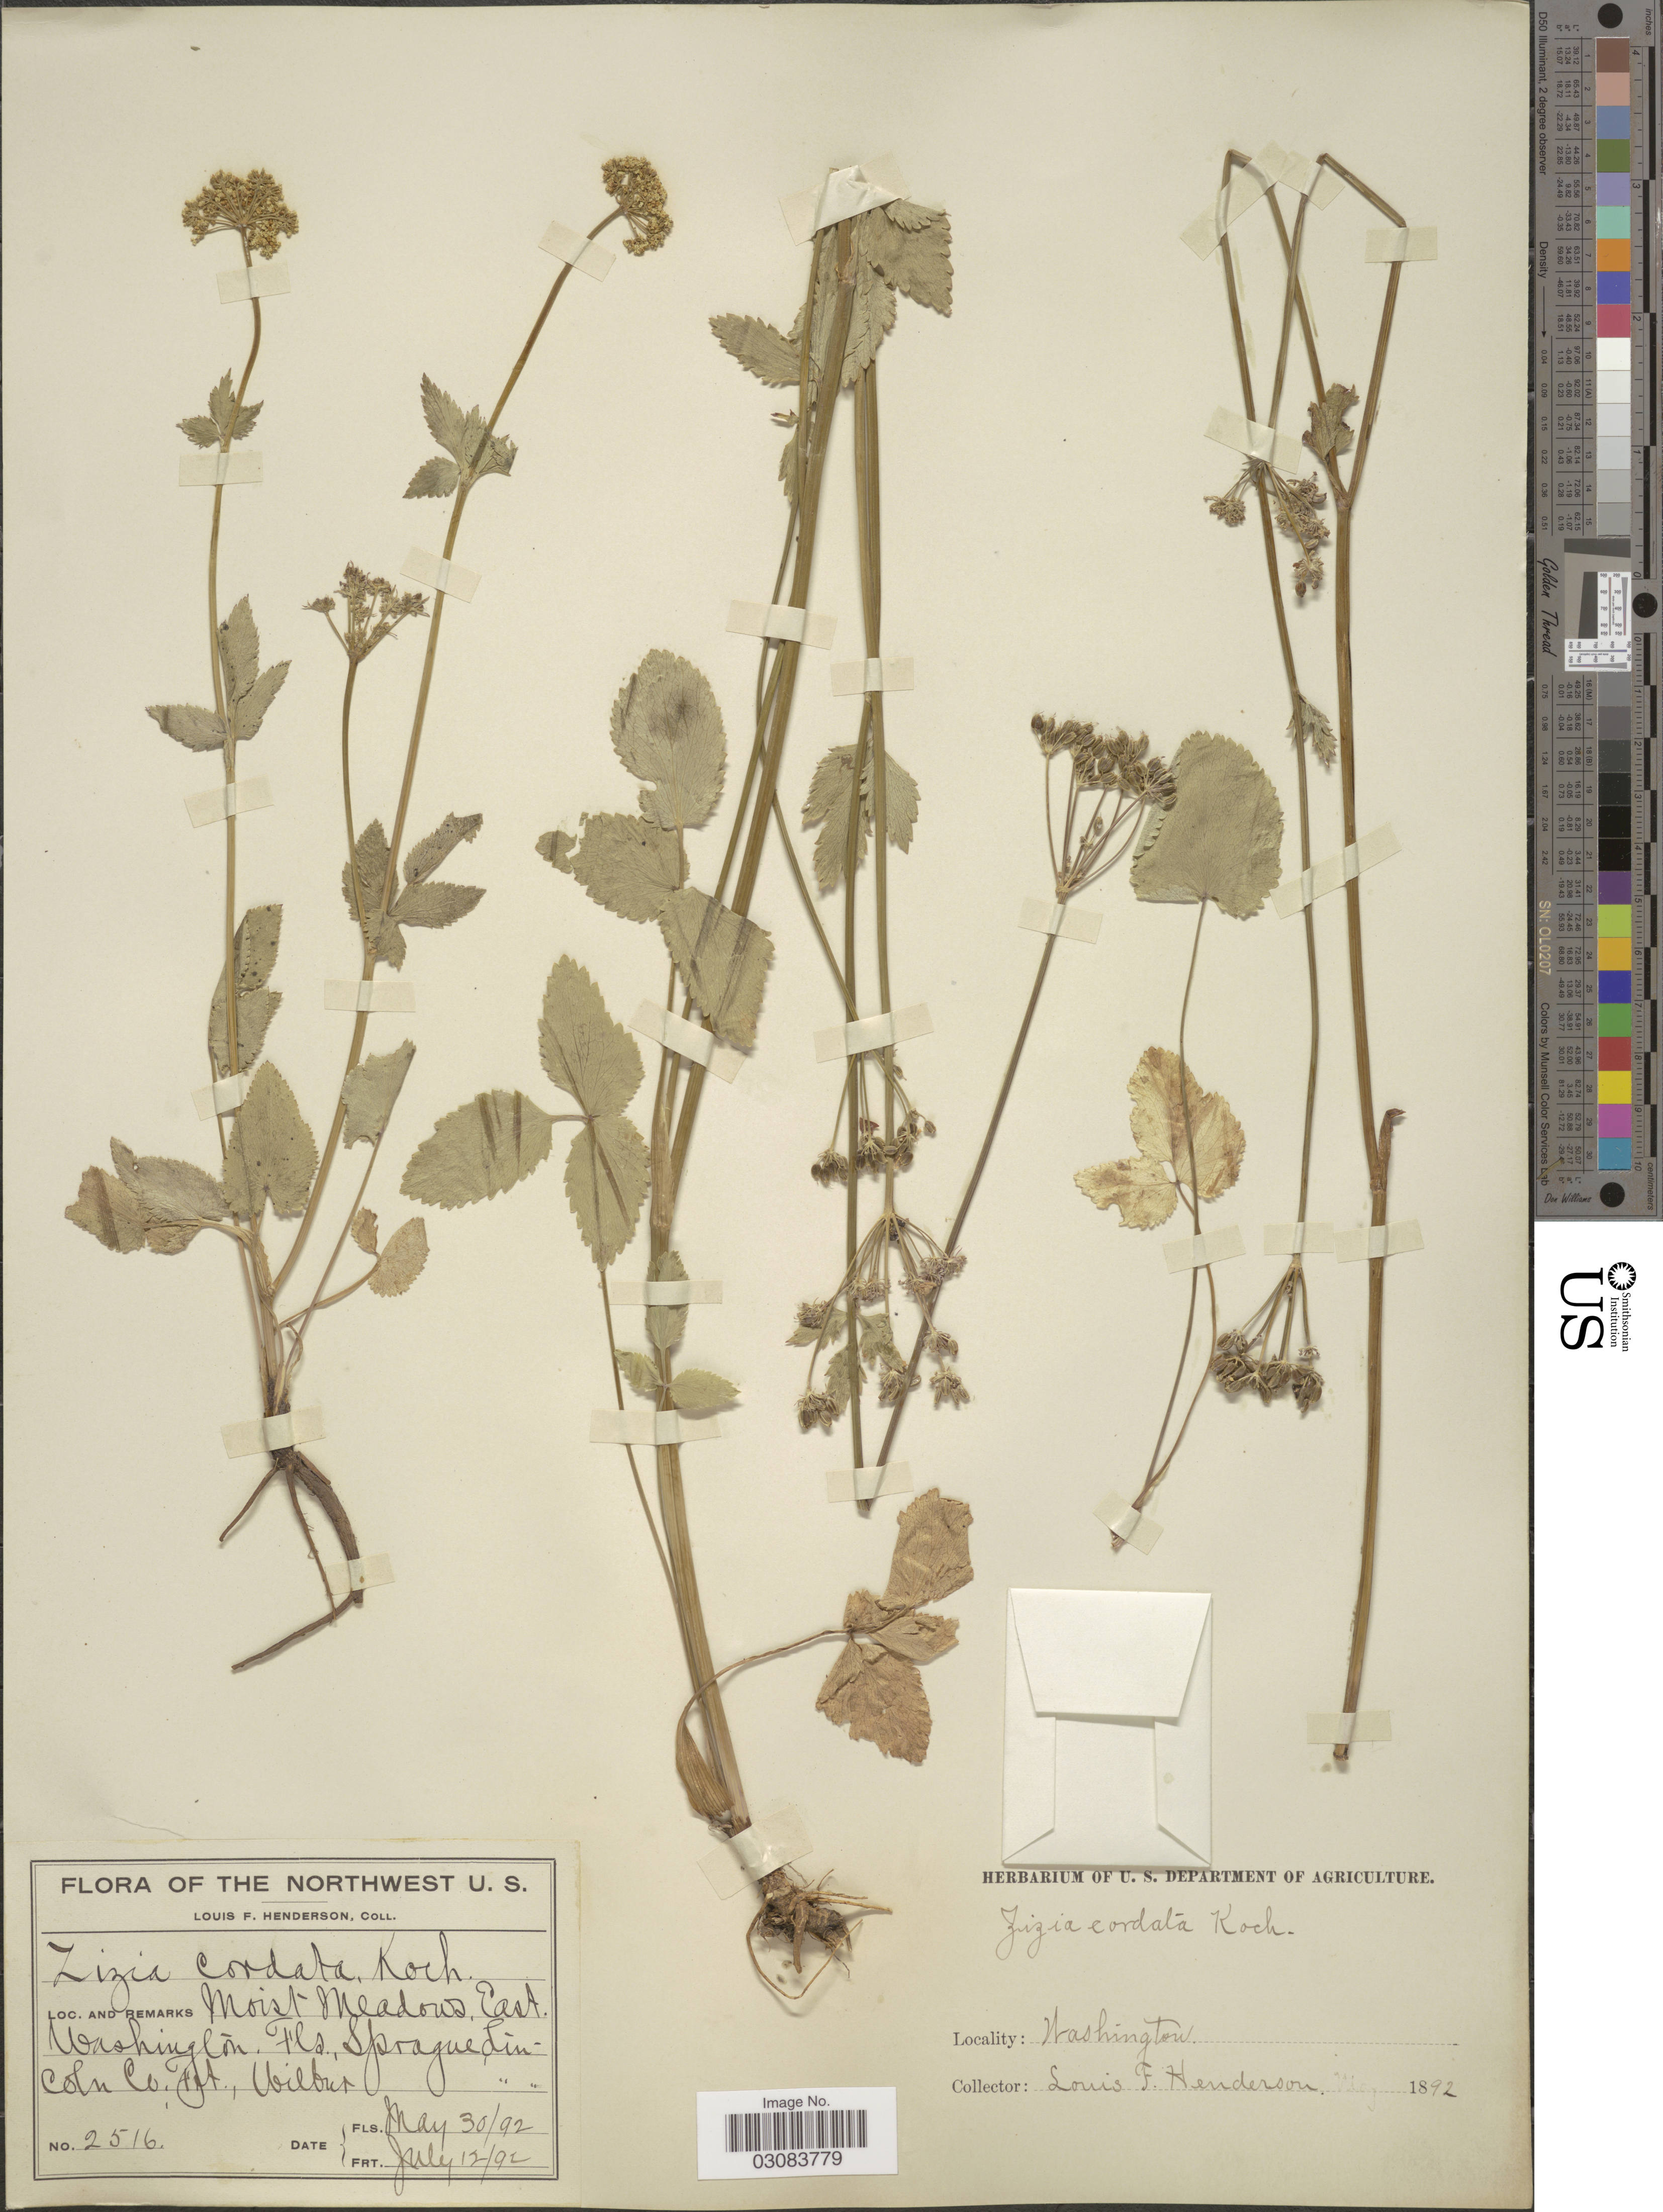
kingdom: Plantae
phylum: Tracheophyta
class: Magnoliopsida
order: Apiales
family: Apiaceae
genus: Zizia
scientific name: Zizia aptera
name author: (A. Gray) Fernald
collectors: L. Henderson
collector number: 2516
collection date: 1892-05-30/1892-07-12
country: United States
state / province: Washington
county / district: Lincoln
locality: Moist Meadows, East Washington. Fls., Sprague, Lincoln Co: Ft., Wilbur.